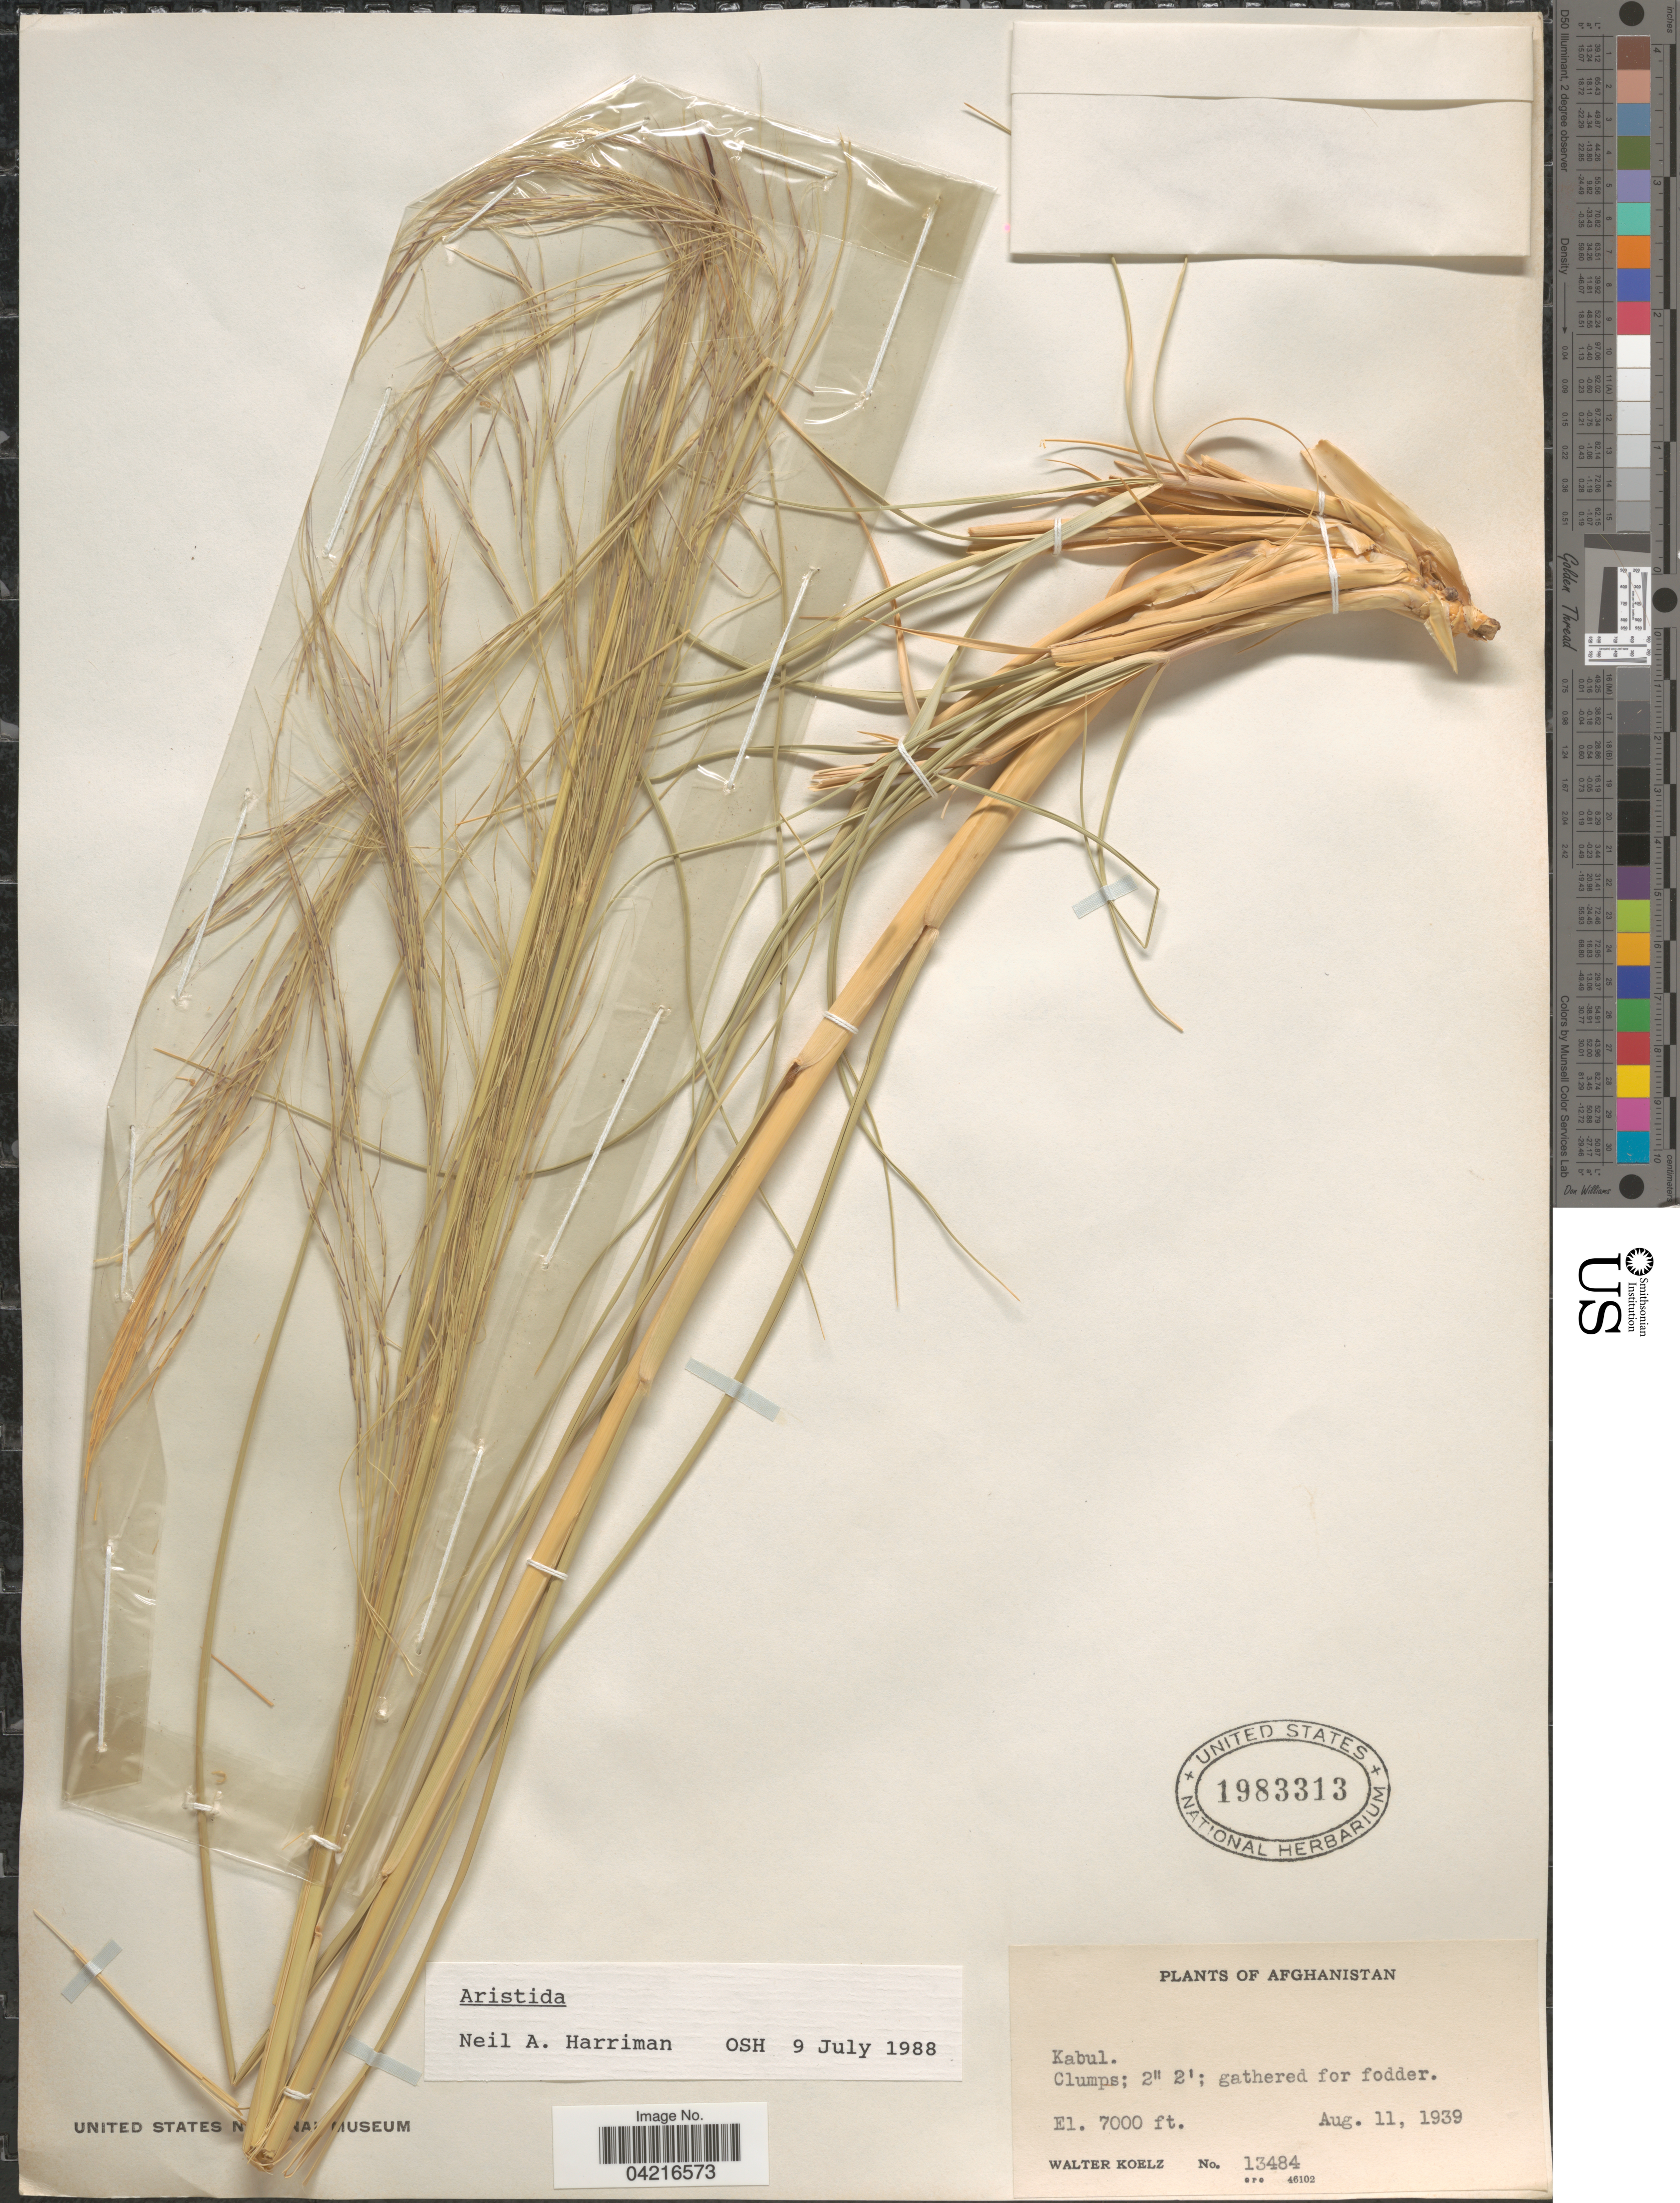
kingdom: Plantae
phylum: Tracheophyta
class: Liliopsida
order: Poales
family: Poaceae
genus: Aristida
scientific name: Aristida sp.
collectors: W. N. Koelz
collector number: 13484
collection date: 1939-08-11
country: Afghanistan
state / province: Kabul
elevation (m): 2134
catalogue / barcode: US 1983313